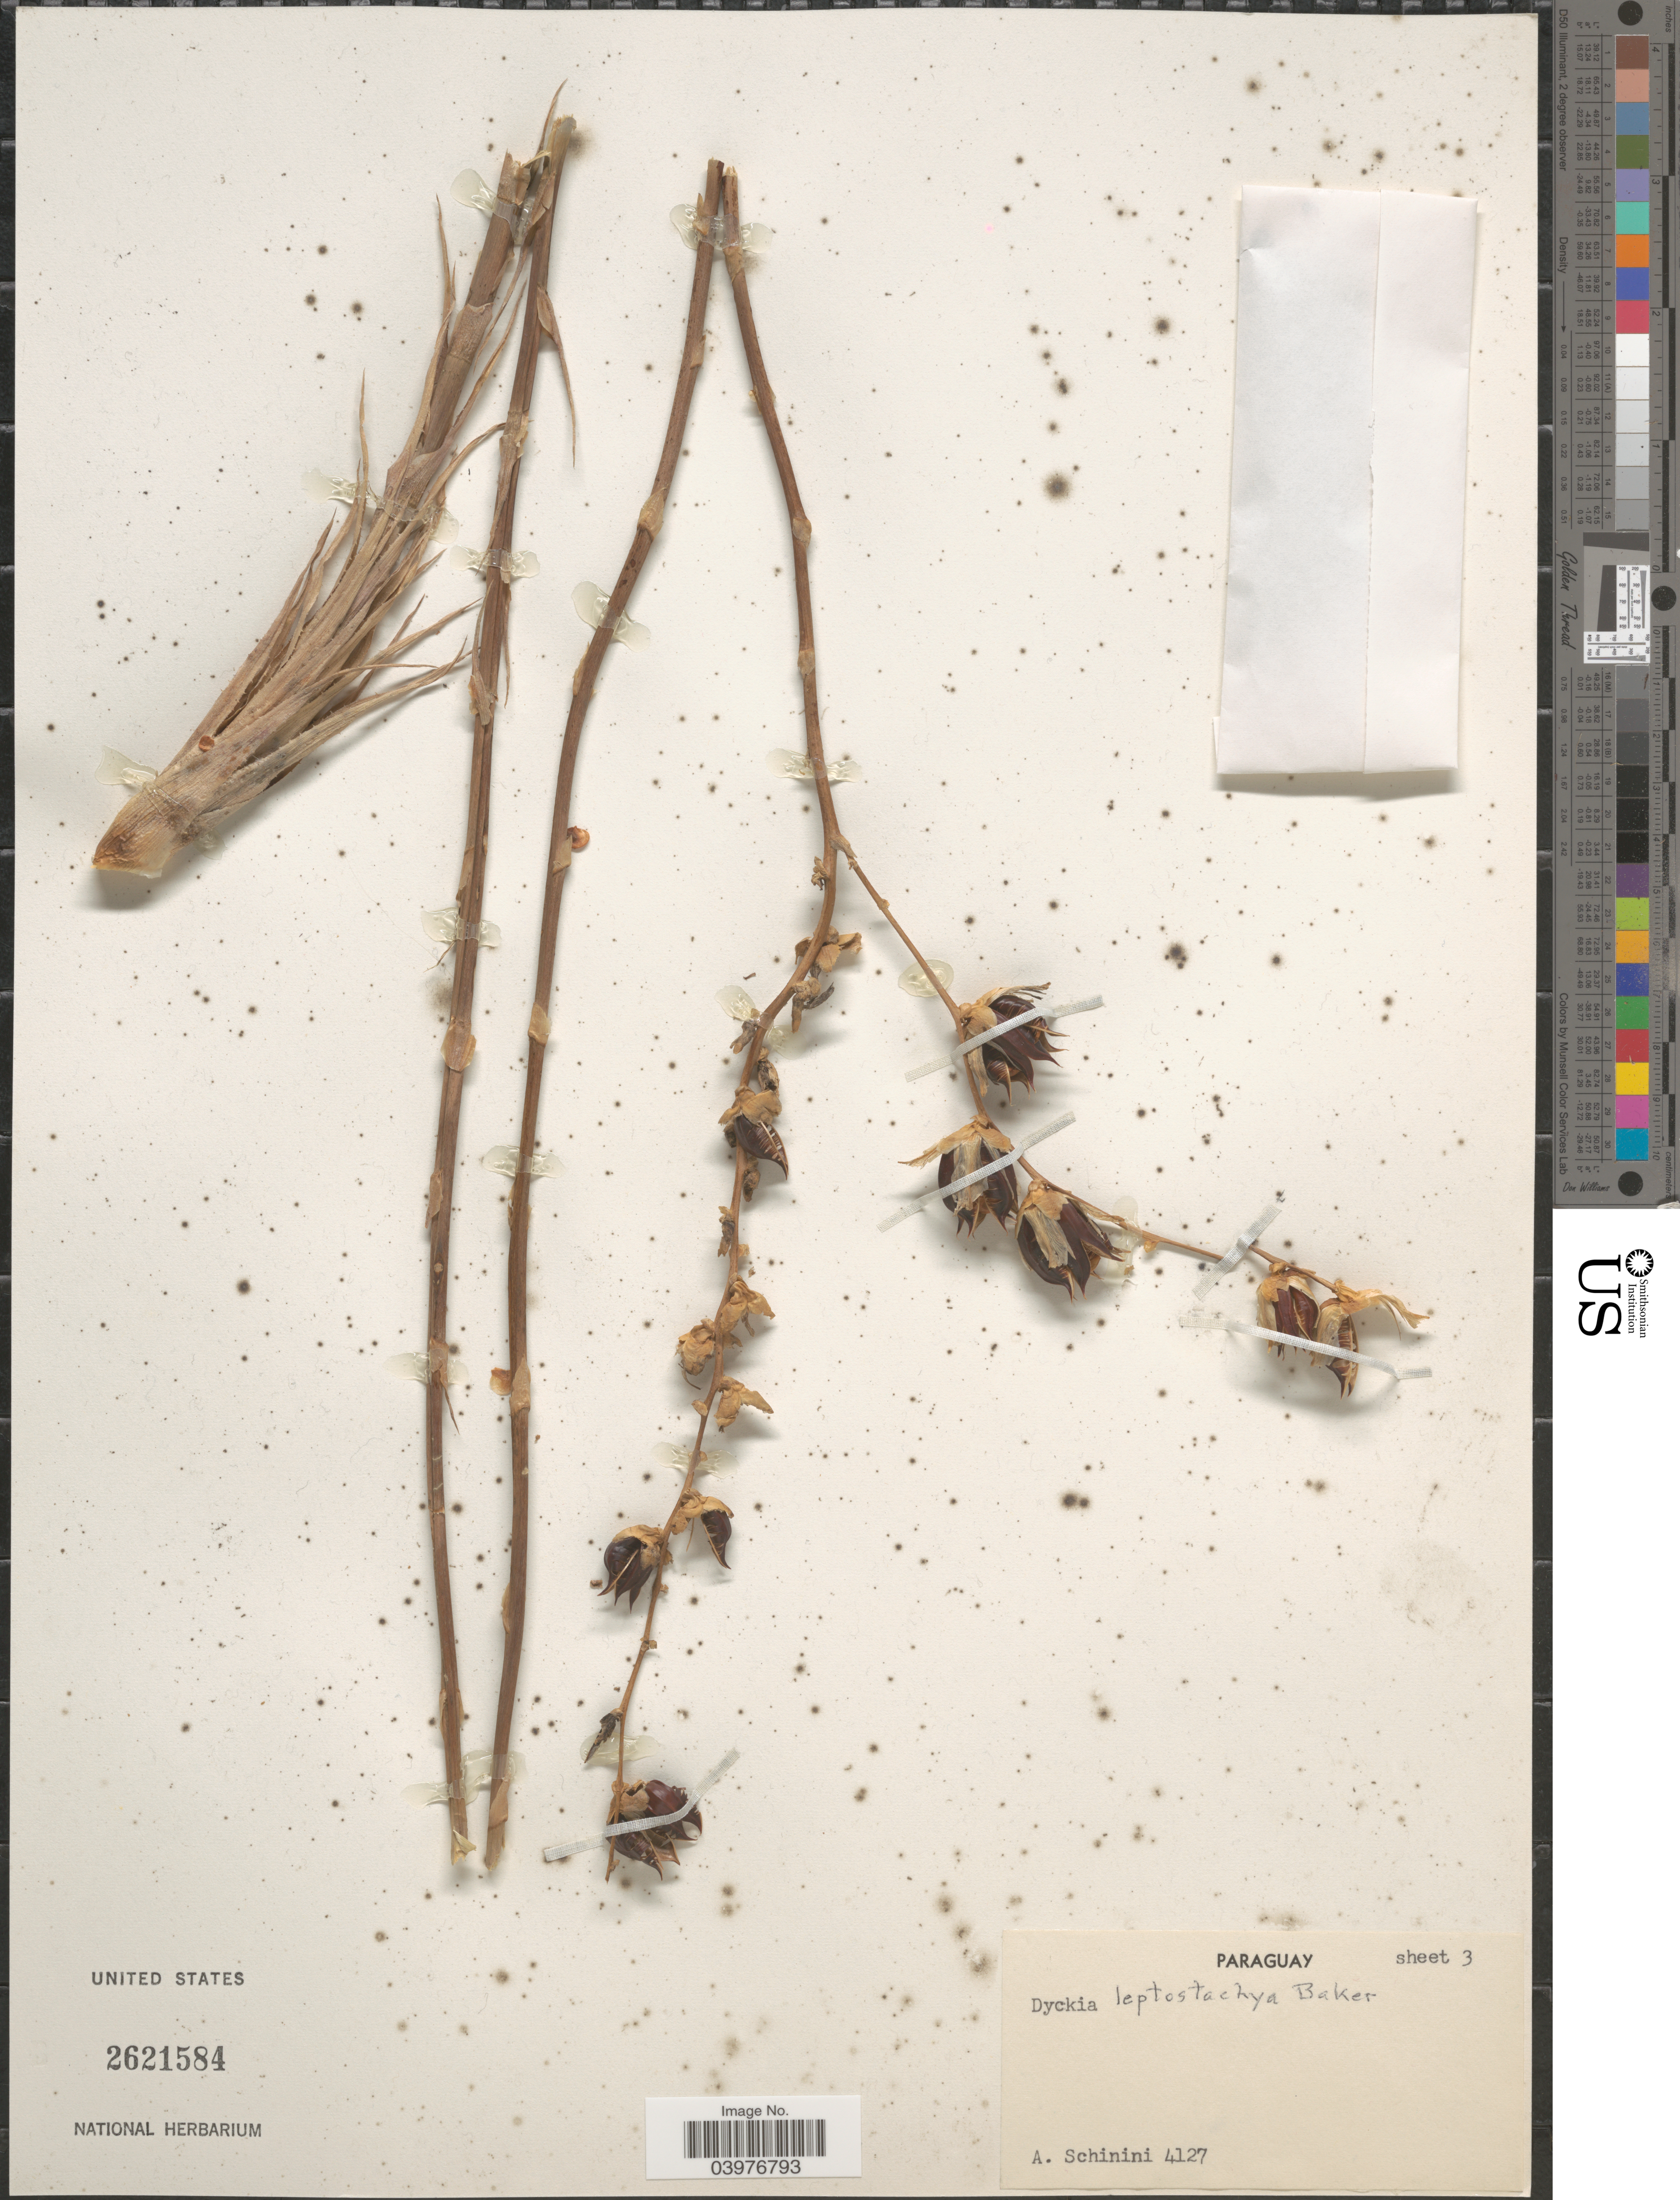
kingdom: Plantae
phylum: Tracheophyta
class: Liliopsida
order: Poales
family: Bromeliaceae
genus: Dyckia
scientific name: Dyckia leptostachya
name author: Baker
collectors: A. Schinini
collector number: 4127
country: Paraguay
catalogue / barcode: US 2621584